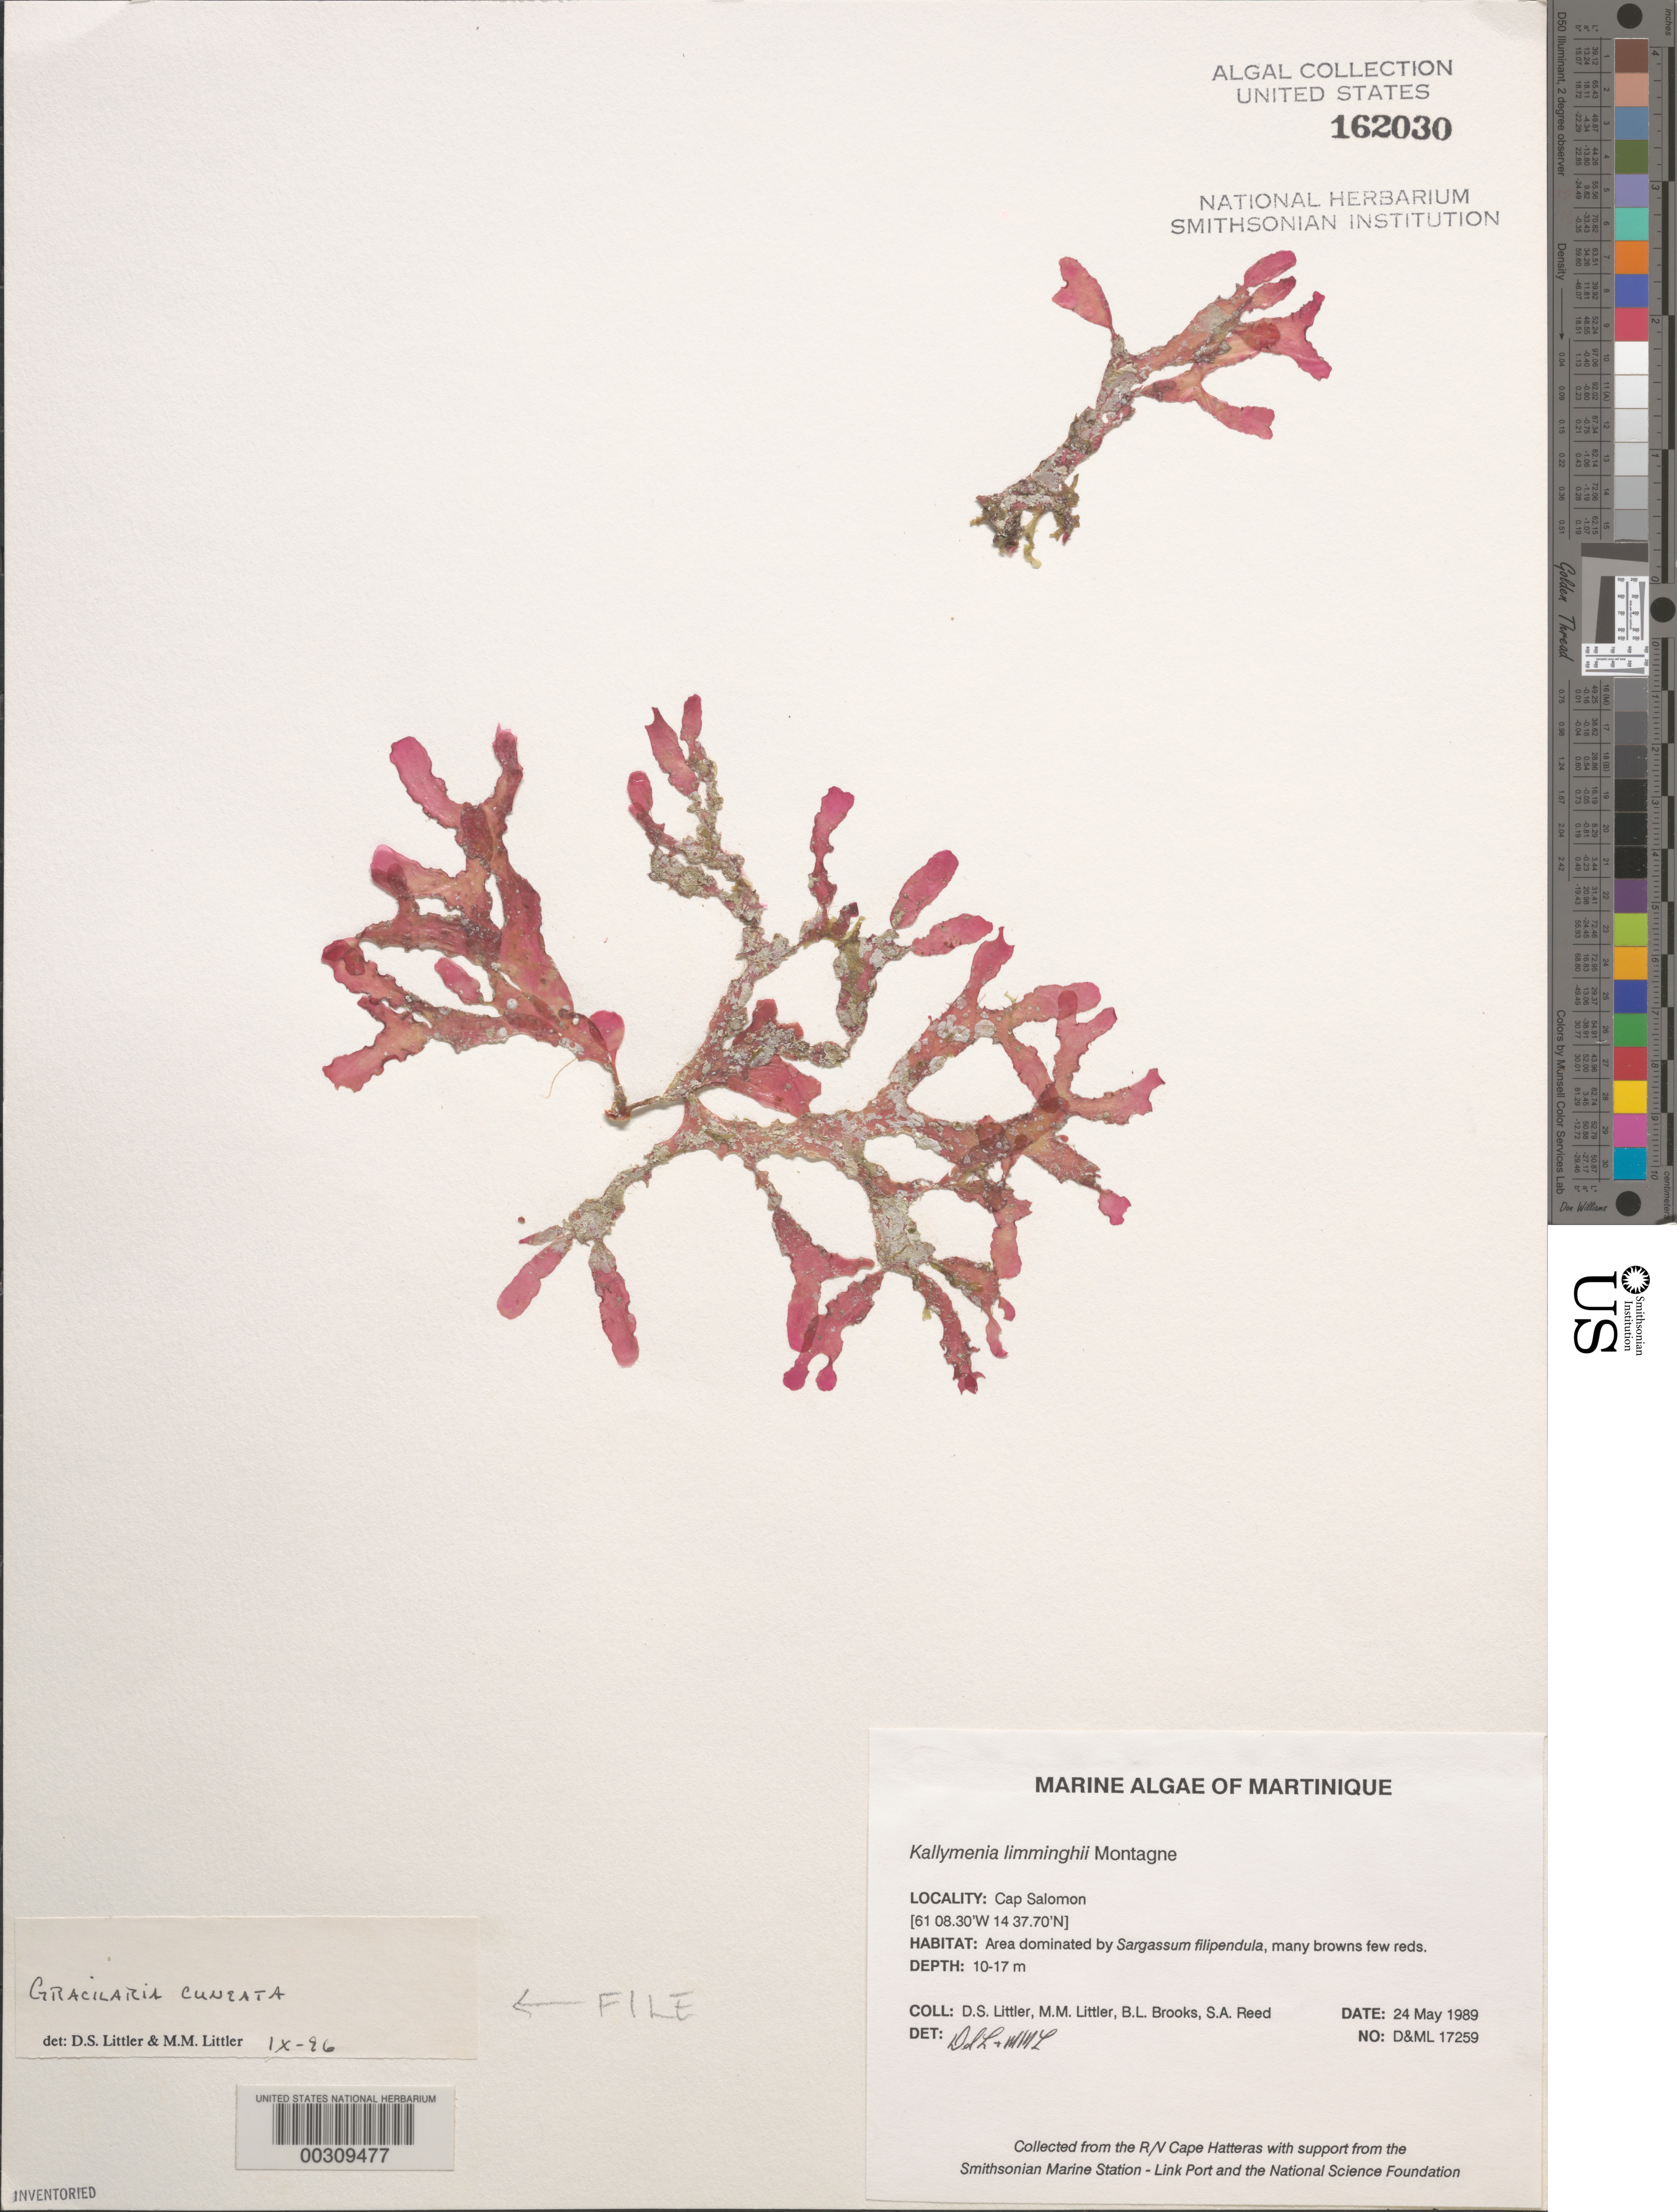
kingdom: Plantae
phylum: Rhodophyta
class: Florideophyceae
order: Gracilariales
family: Gracilariaceae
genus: Gracilaria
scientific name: Gracilaria cuneata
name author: Aresch.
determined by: Littler, D. S.; Littler, M. M.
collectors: D. S. Littler, M. M. Littler, B. Brooks & S. Reed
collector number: D&ML 17259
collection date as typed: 24 May 1989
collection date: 1989-05-24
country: Martinique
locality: Cap Salomon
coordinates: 14 37.70' N, 61 08.30' W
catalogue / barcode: US 162030